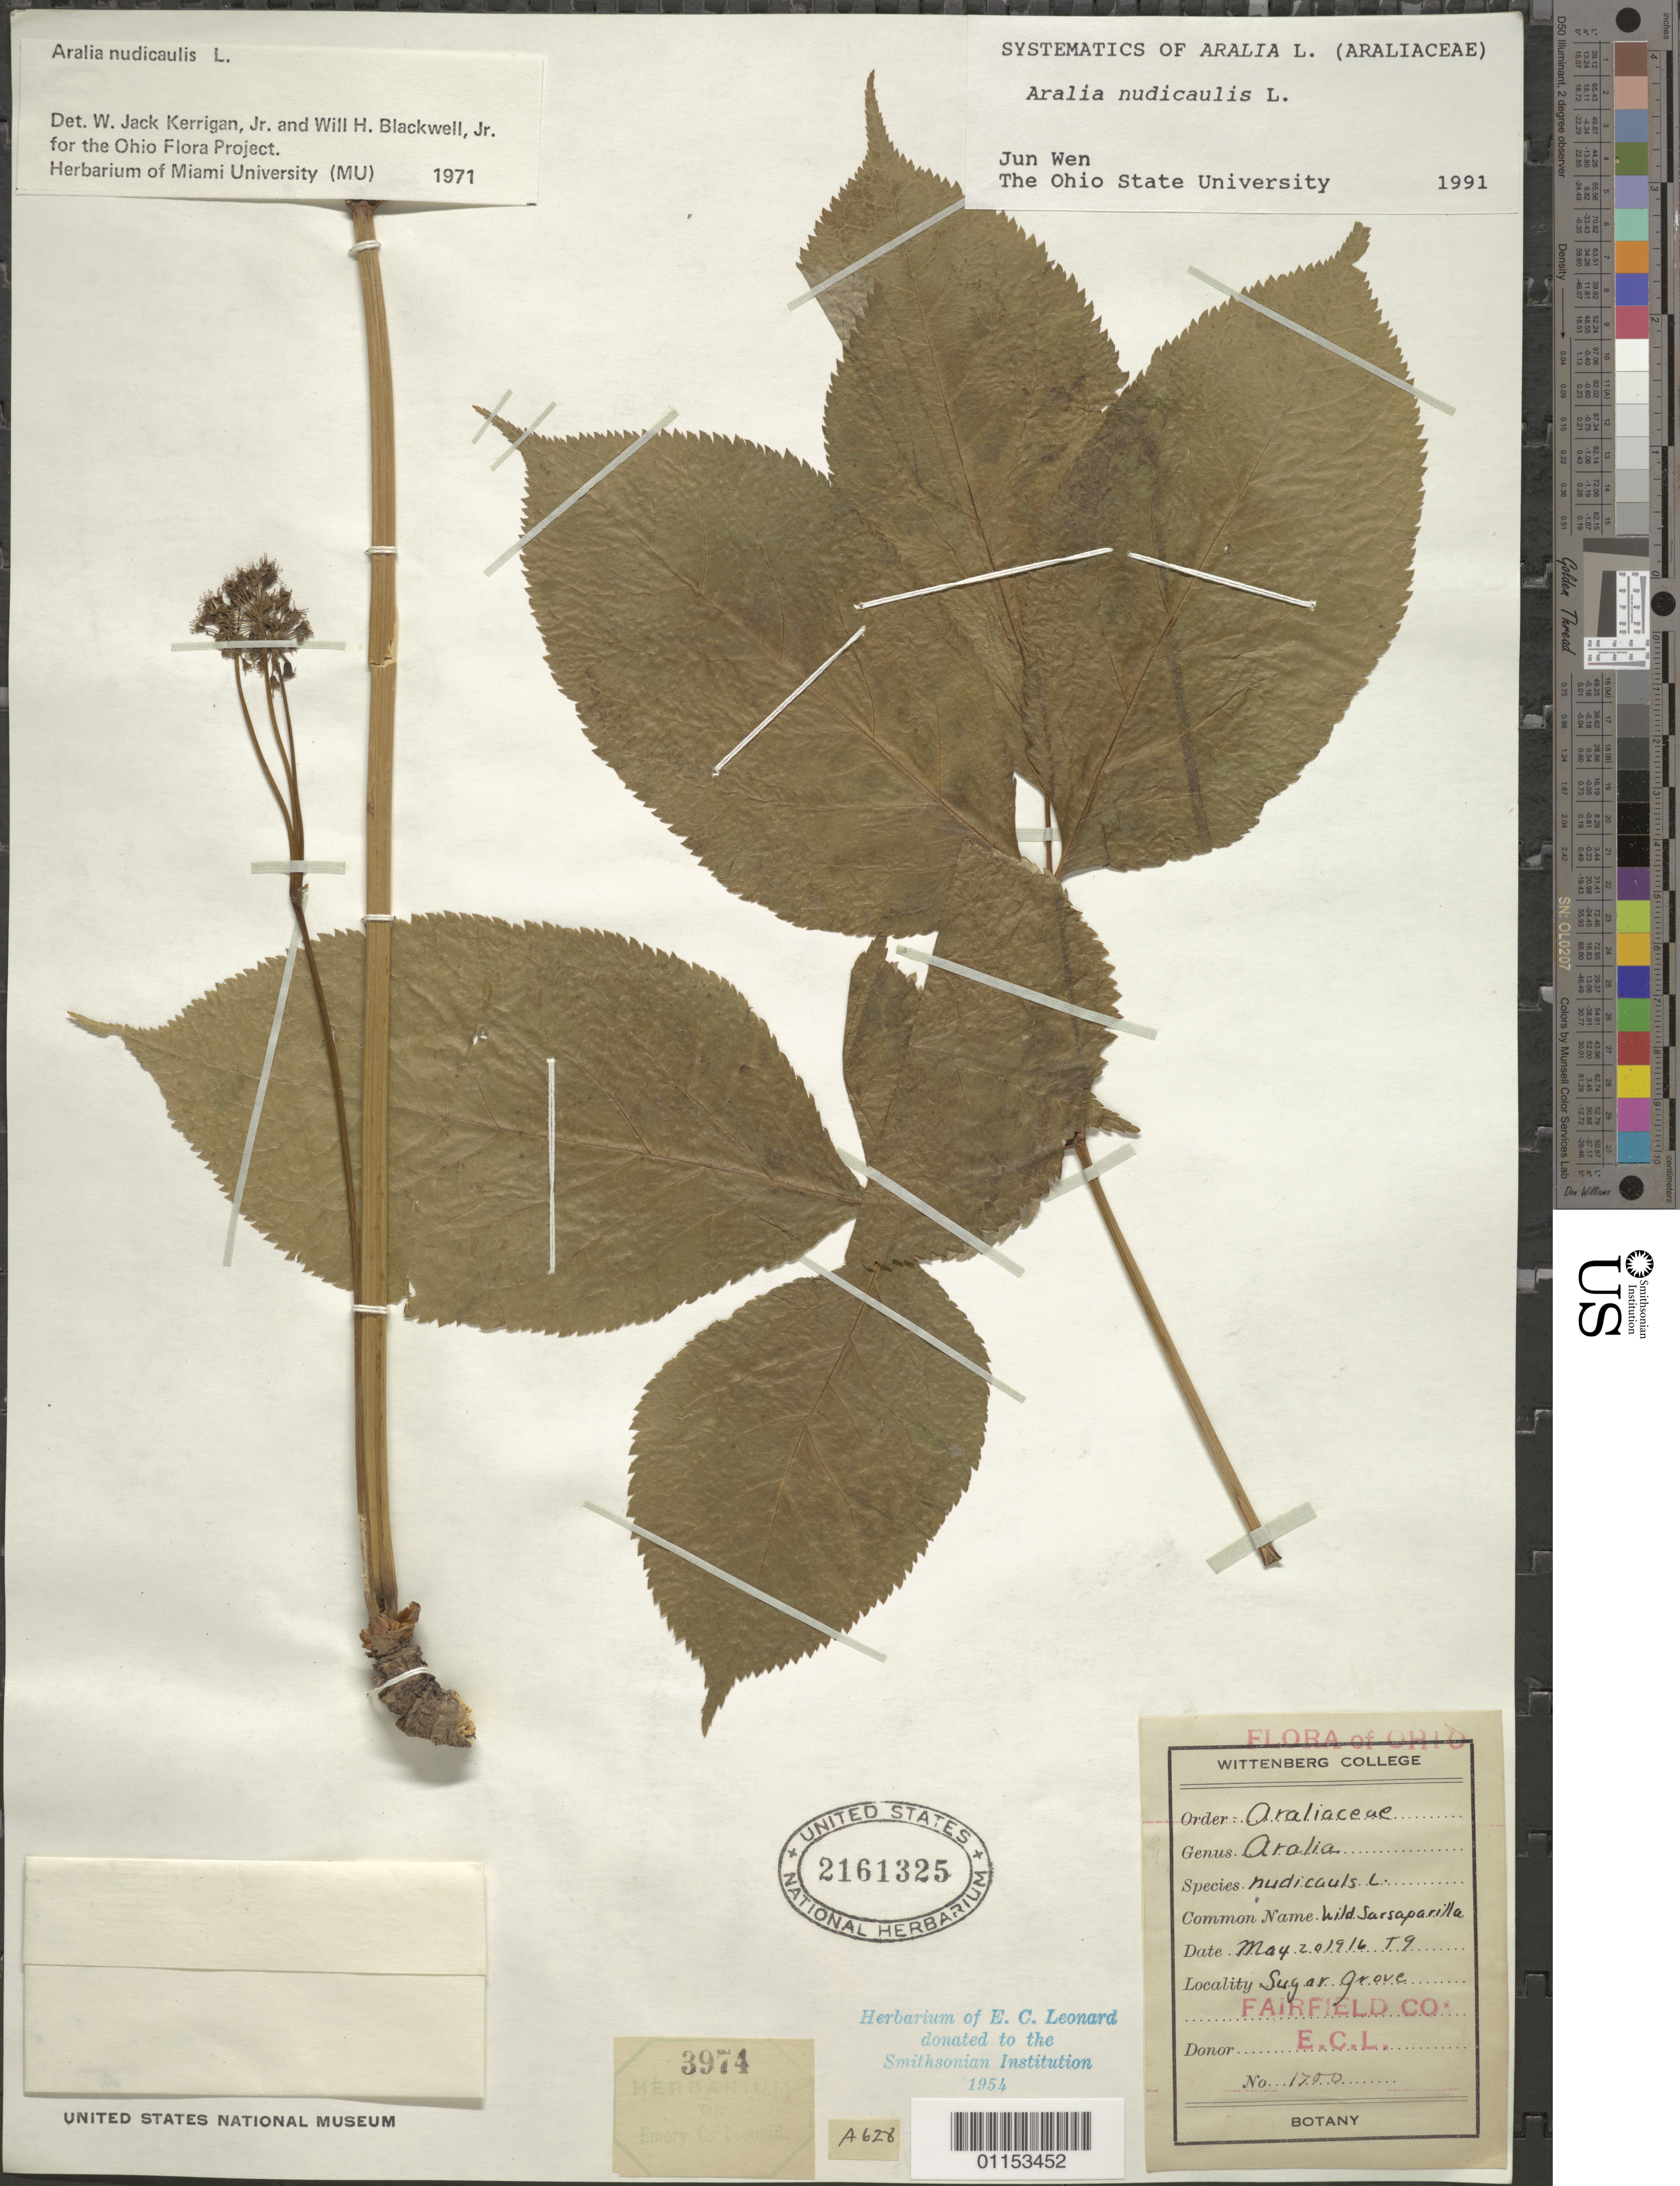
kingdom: Plantae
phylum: Tracheophyta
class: Magnoliopsida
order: Apiales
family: Araliaceae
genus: Aralia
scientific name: Aralia nudicaulis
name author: L.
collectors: E. C. Leonard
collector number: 1700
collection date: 1916-05-20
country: United States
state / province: Ohio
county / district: Fairfield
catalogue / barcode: US 2161325